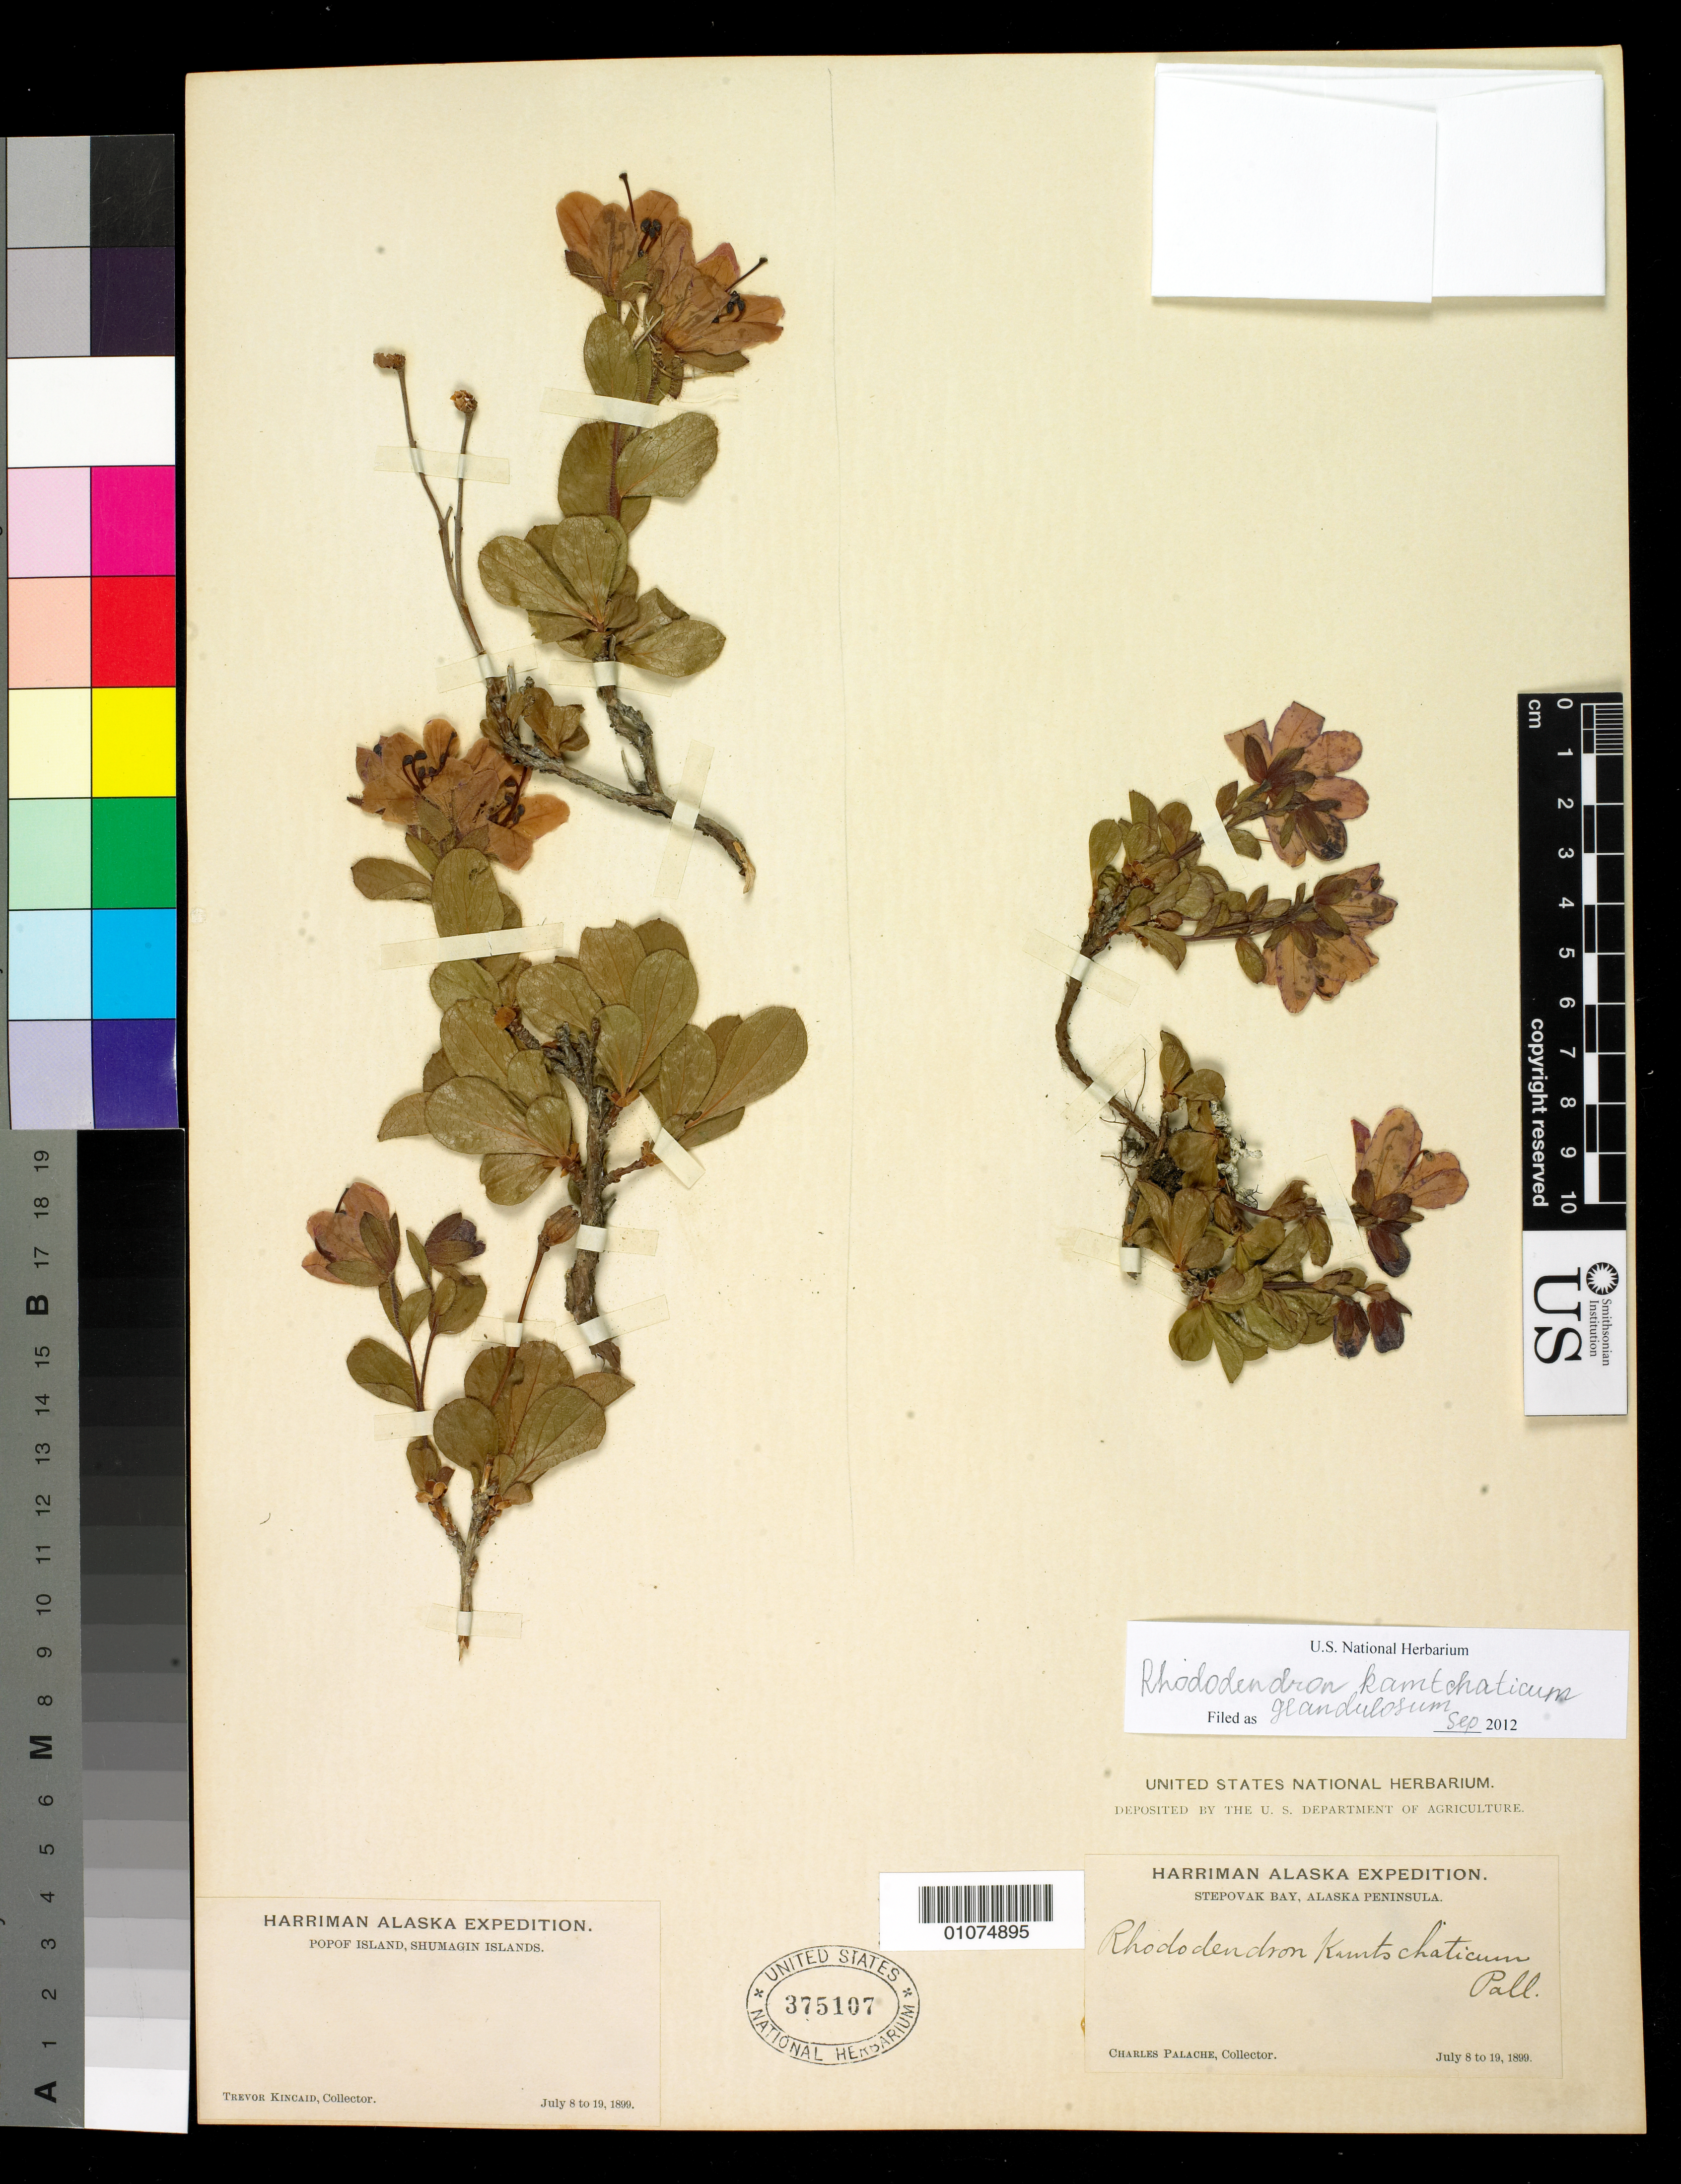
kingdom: Plantae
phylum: Tracheophyta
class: Magnoliopsida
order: Ericales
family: Ericaceae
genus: Rhododendron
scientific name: Rhododendron kamtschaticum var. glandulosum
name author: (Standl. ex Small) B. Boivin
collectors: C. Palache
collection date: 1899-07-08/1899-07-19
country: United States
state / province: Alaska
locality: Stepovak Bay, Alaska Peninsula.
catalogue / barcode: US 375107